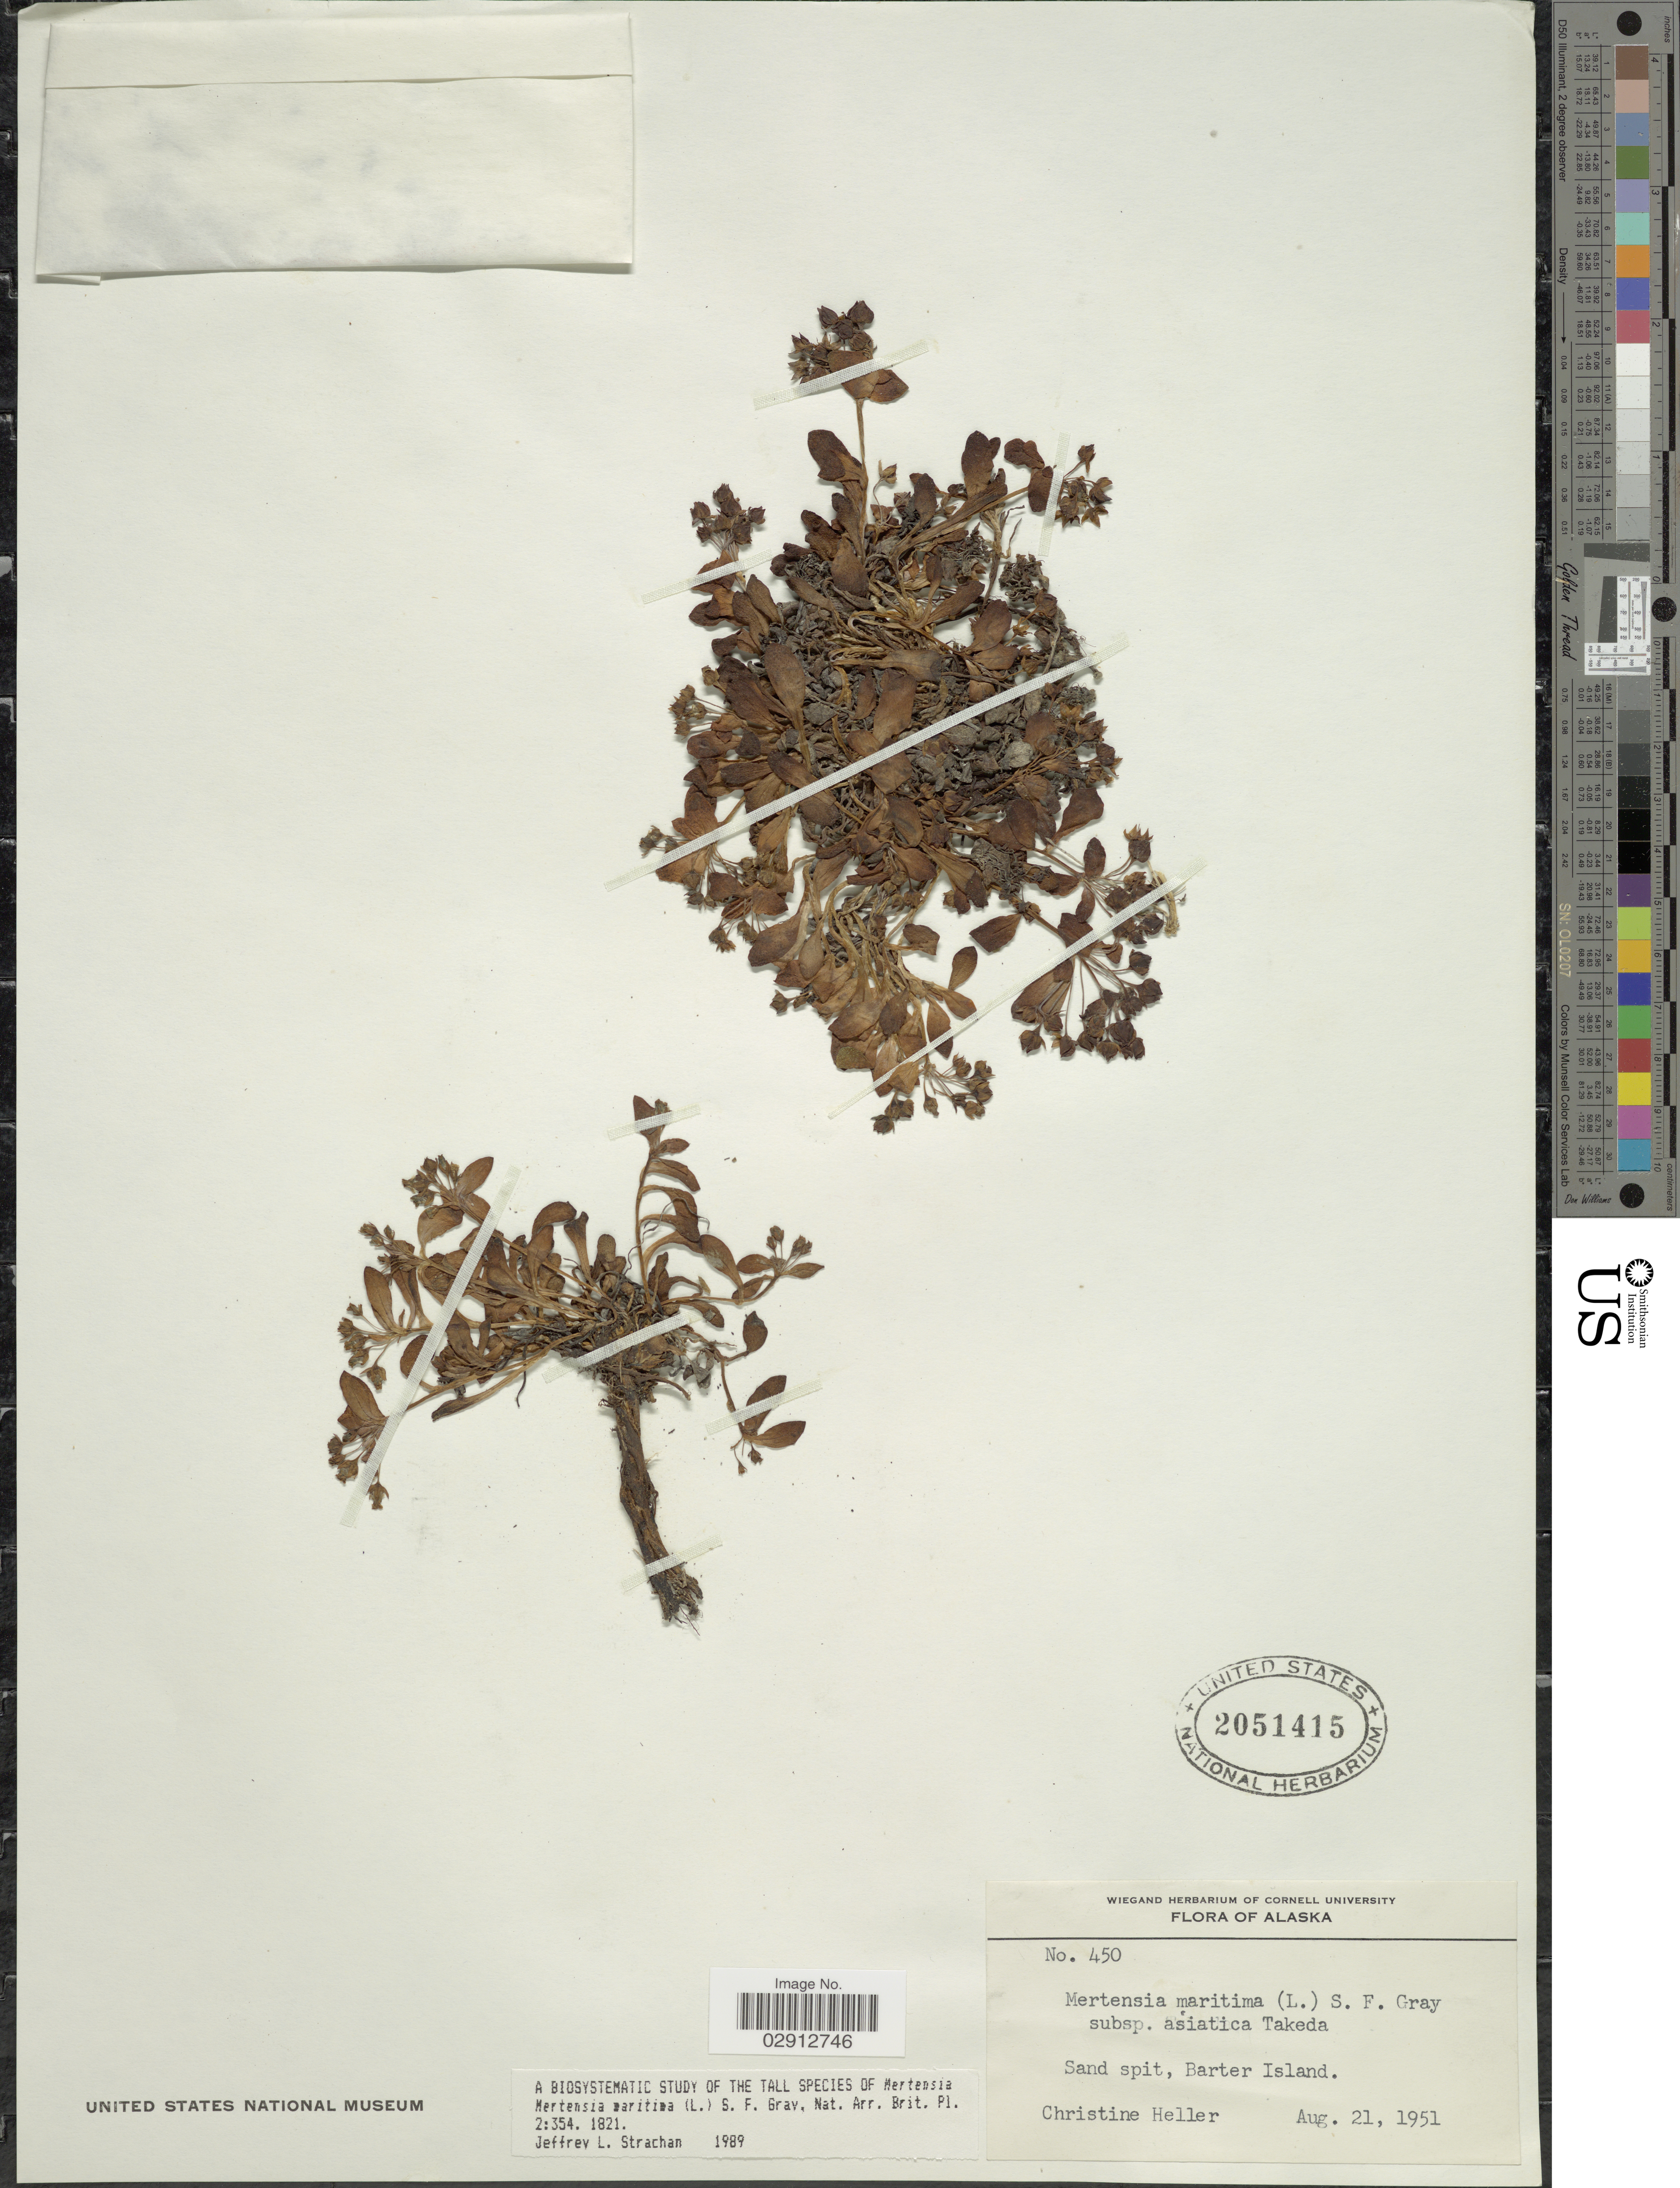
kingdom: Plantae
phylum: Tracheophyta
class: Magnoliopsida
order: Boraginales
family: Boraginaceae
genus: Mertensia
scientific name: Mertensia maritima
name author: (L.) S.F. Gray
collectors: C. Heller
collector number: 450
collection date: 1951-08-21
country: United States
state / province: Alaska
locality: Barter Island.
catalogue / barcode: US 2051415